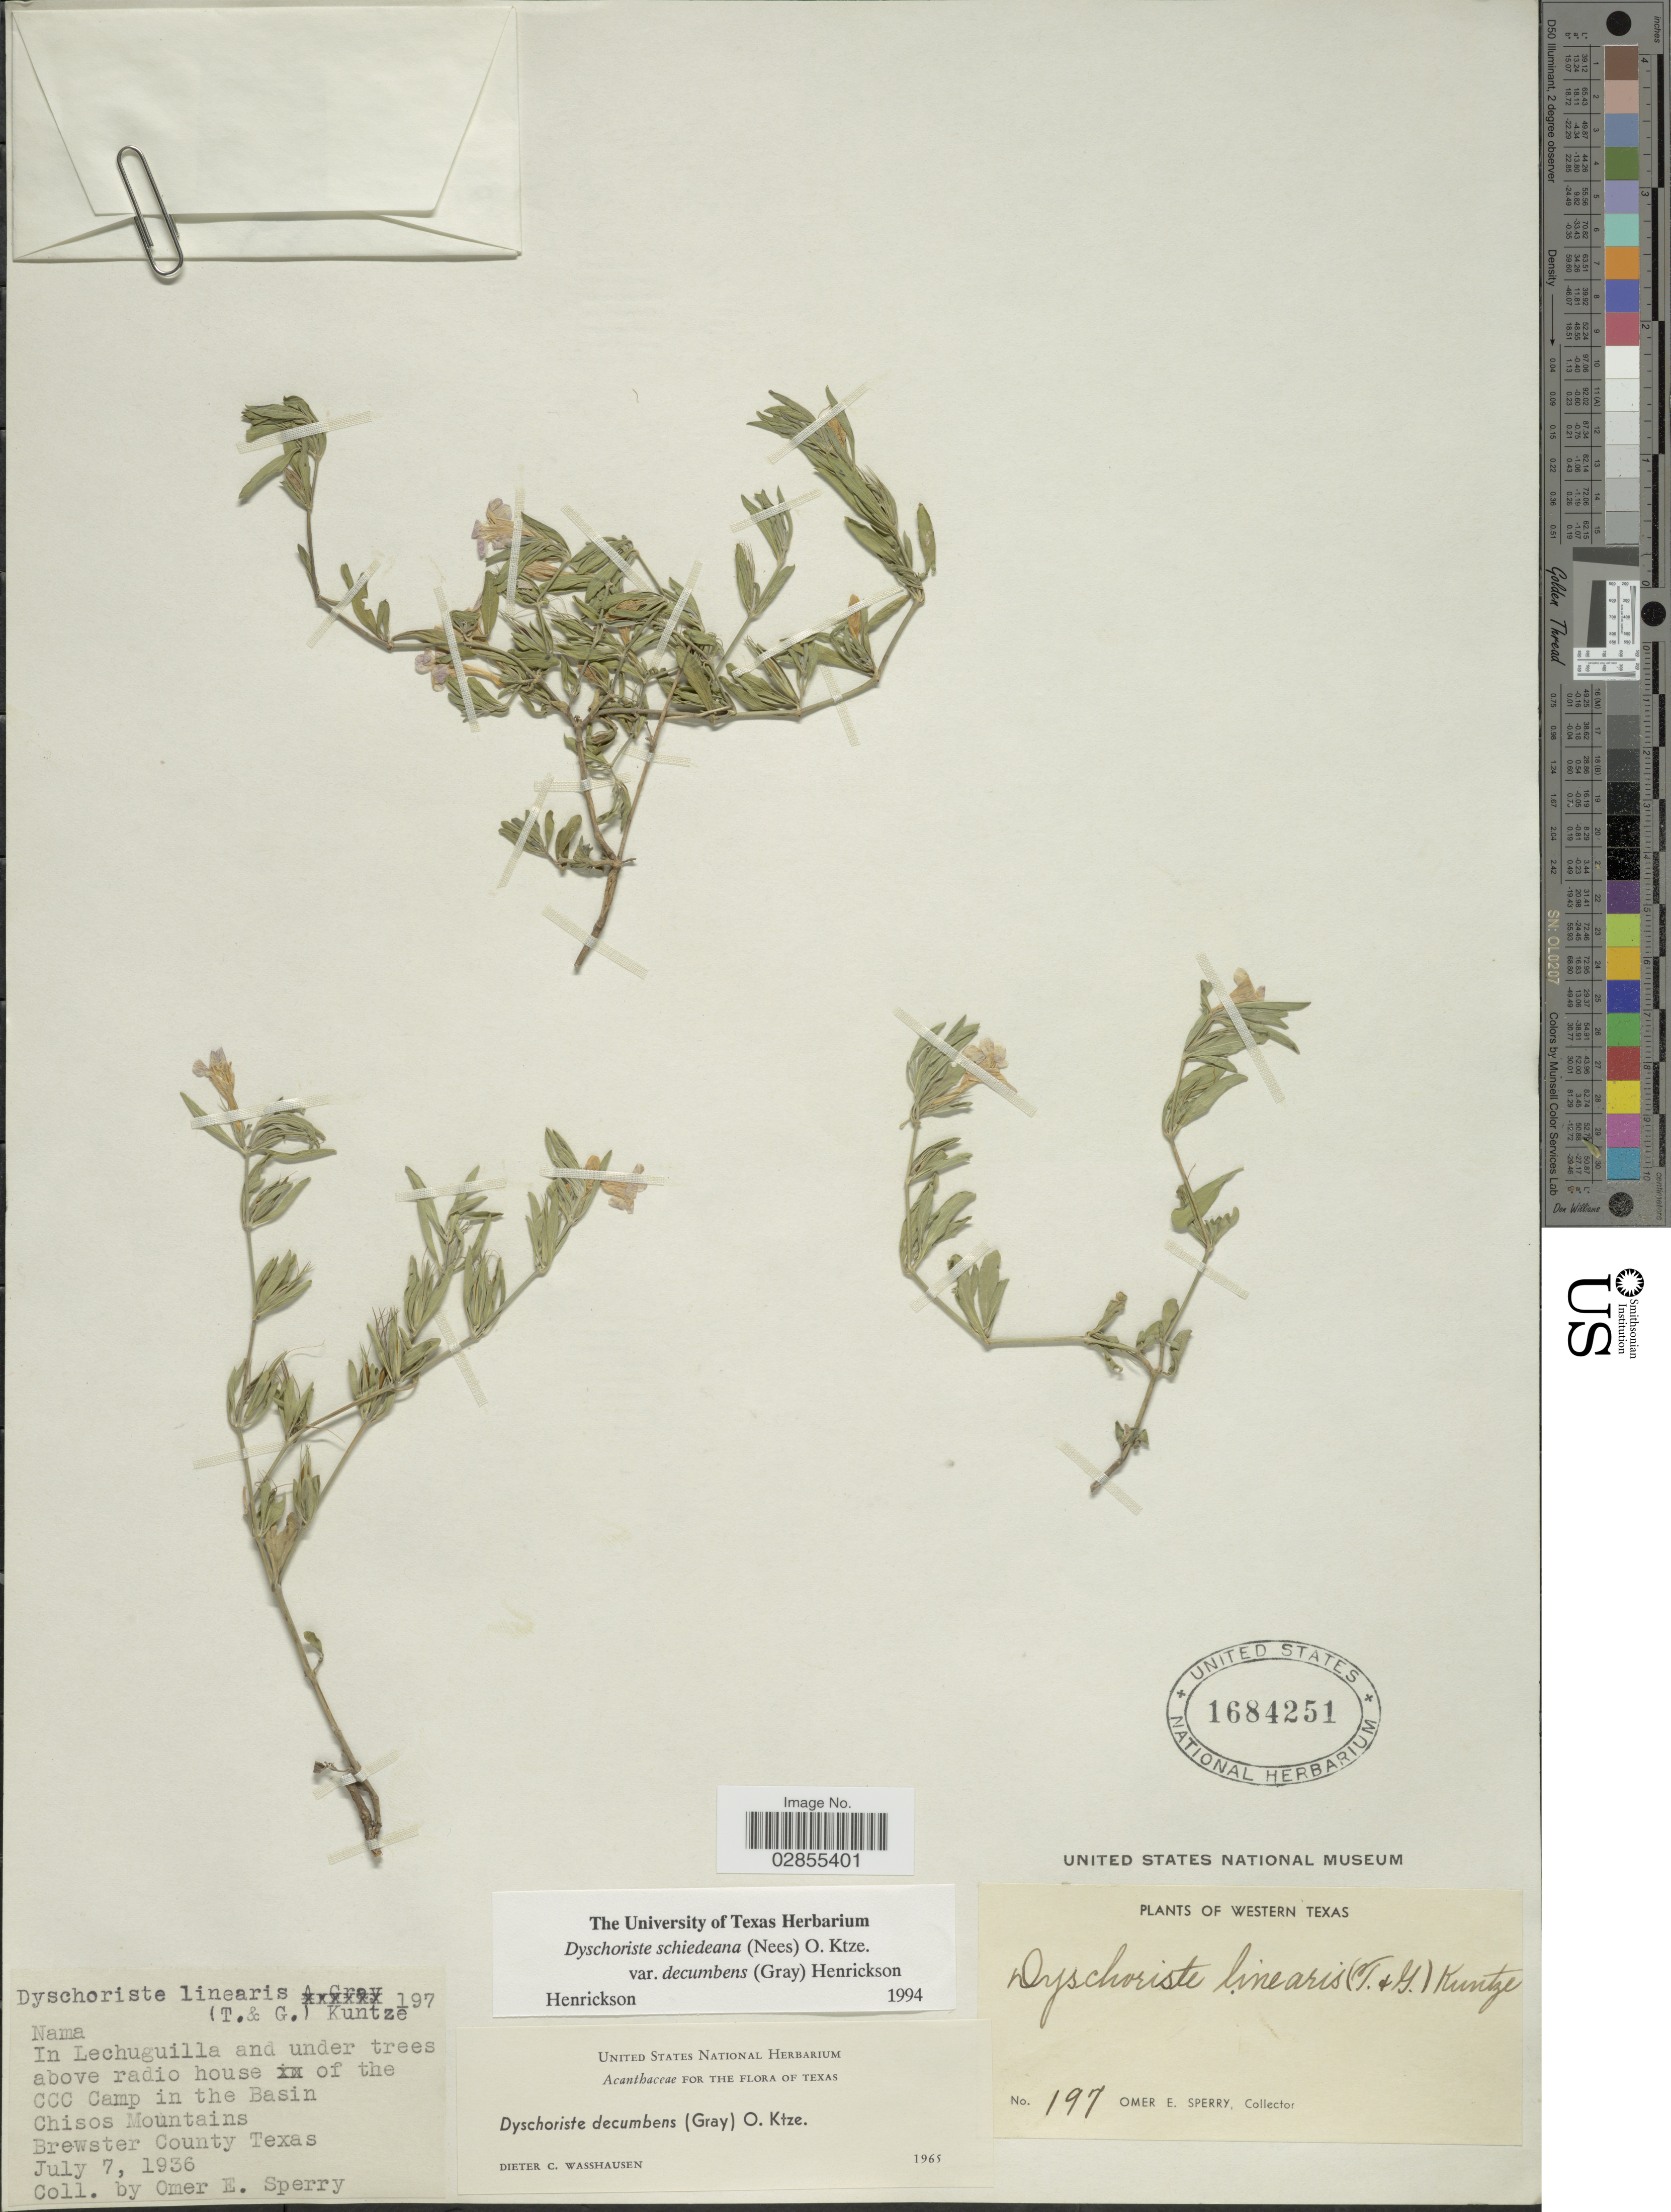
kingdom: Plantae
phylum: Tracheophyta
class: Magnoliopsida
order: Lamiales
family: Acanthaceae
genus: Dyschoriste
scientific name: Dyschoriste schiedeana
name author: (Nees) Kuntze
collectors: O. E. Sperry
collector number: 197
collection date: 1936-07-07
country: United States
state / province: Texas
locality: Western Texas, In Lechuguilla and under trees above radio house of the CCC Camp in the Basin Chisos Mountains, Brewster County Texas.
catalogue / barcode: US 1684251